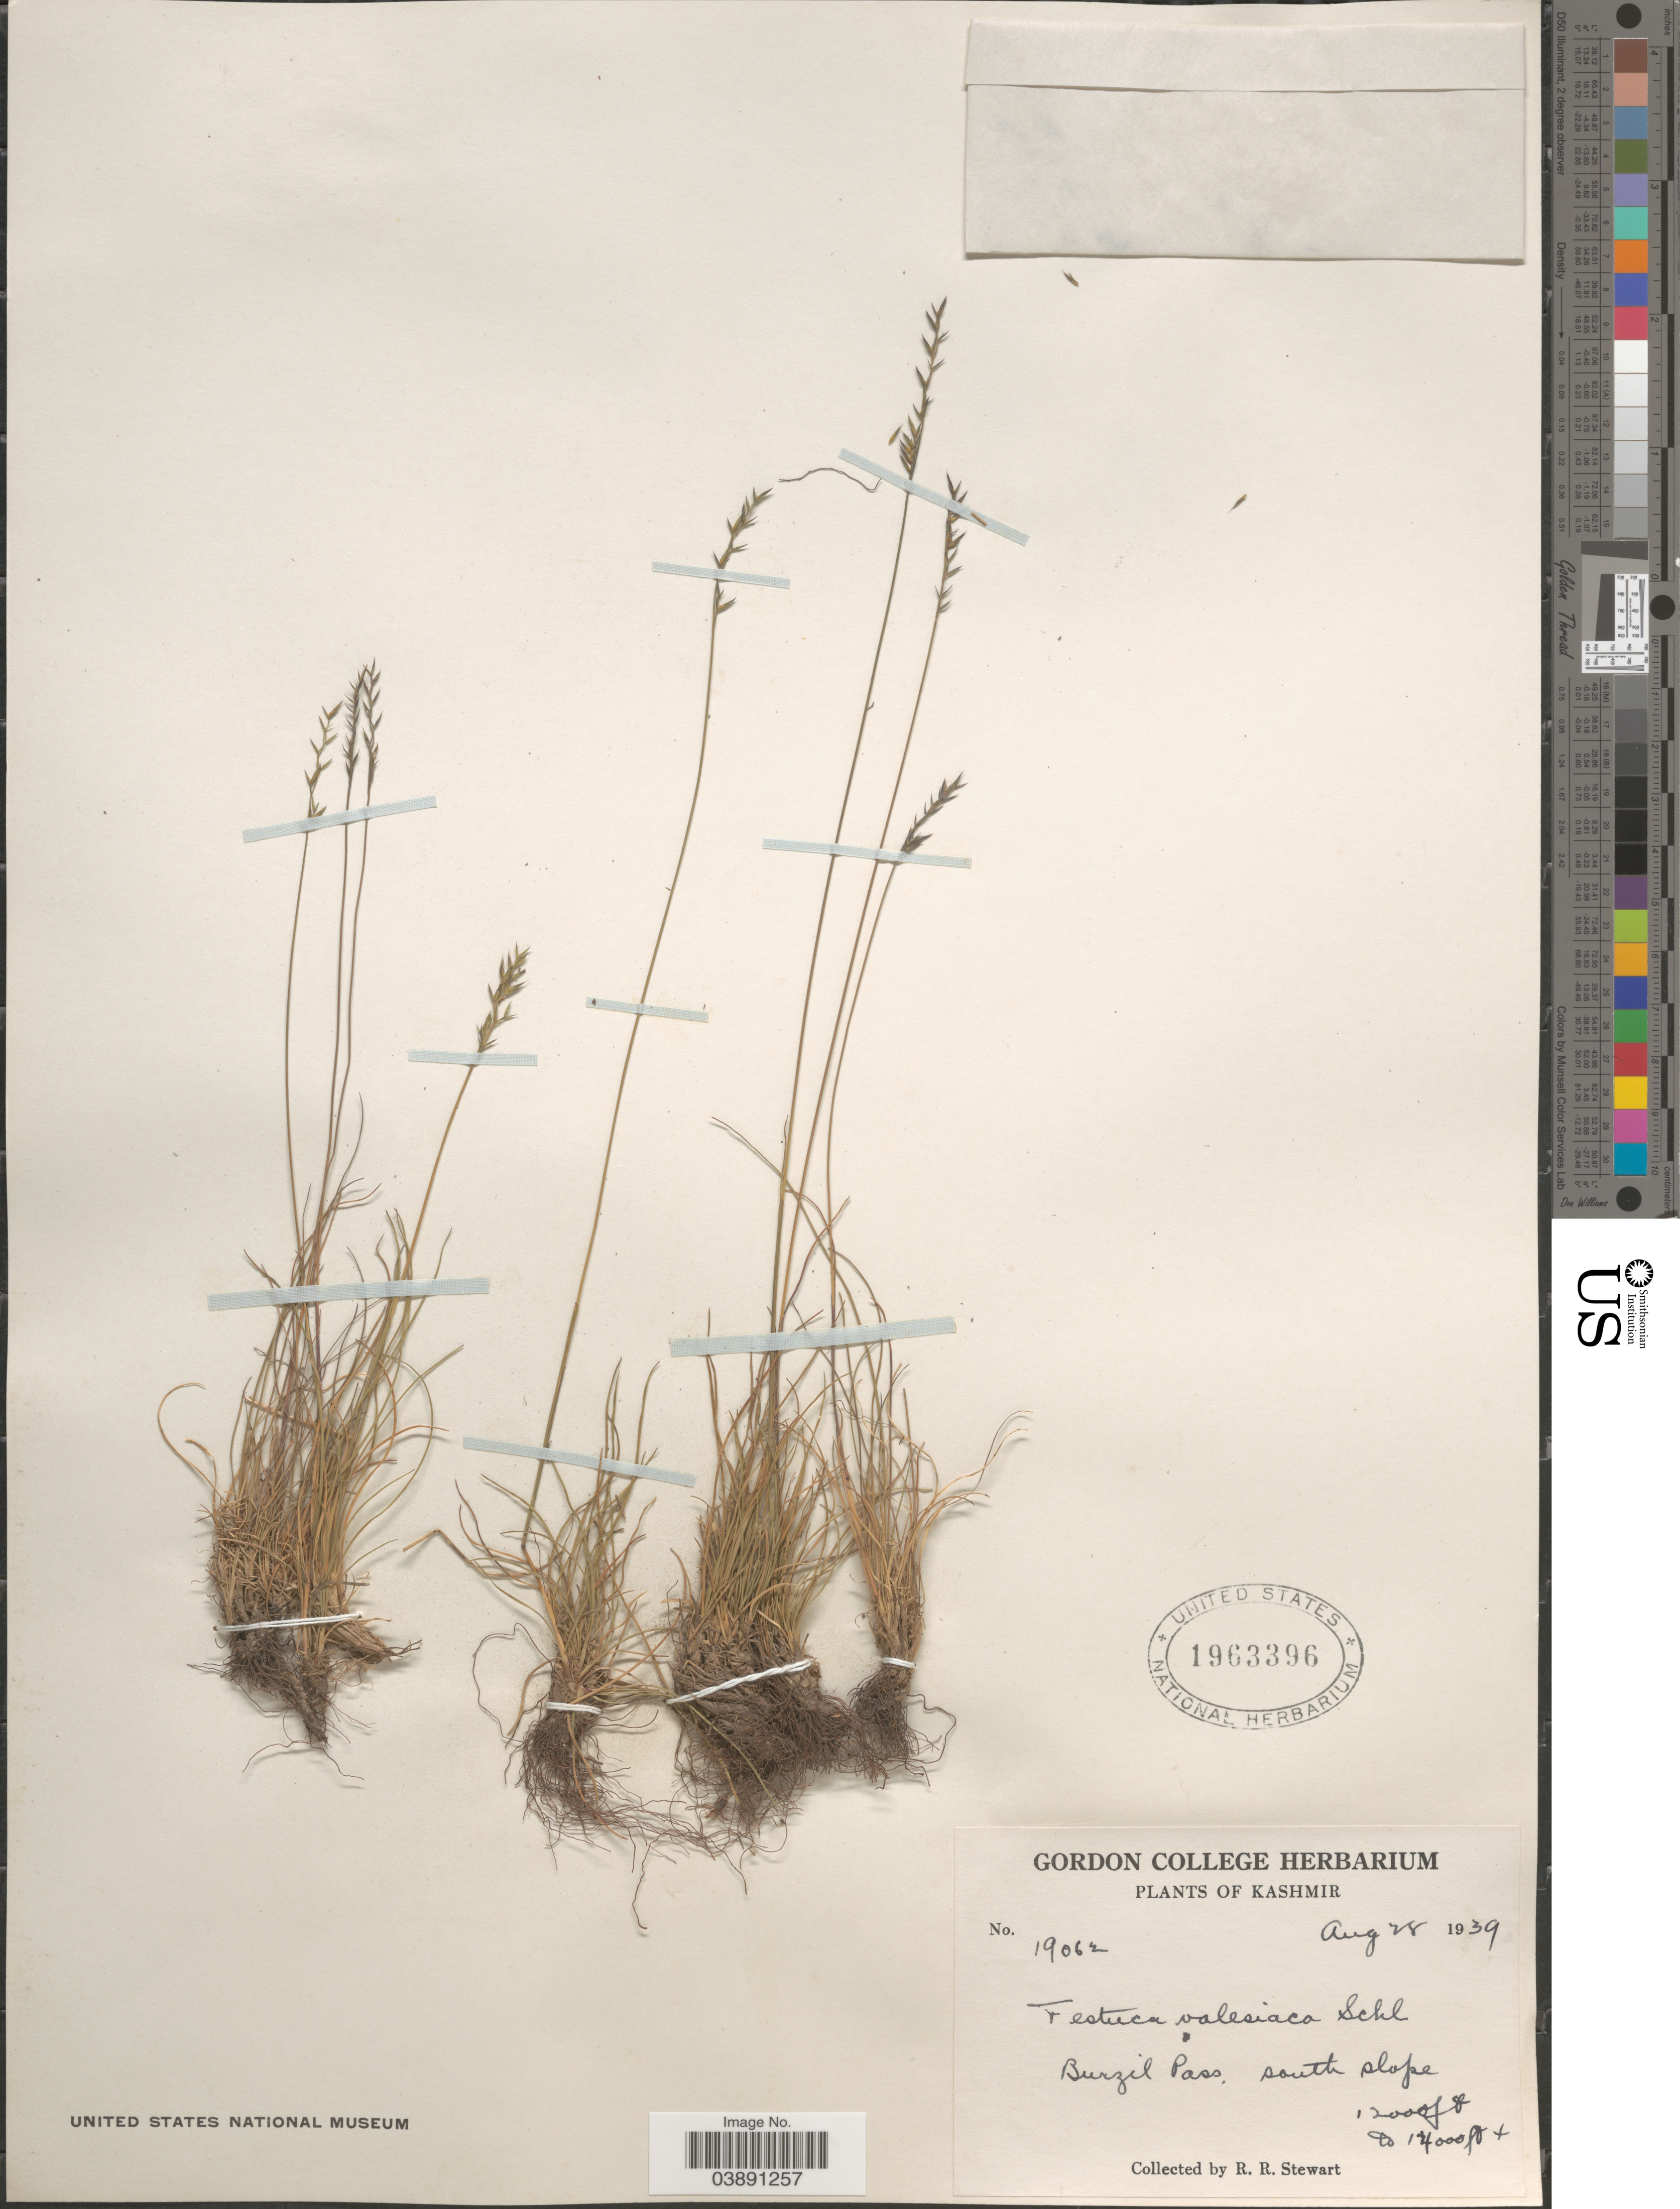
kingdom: Plantae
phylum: Tracheophyta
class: Liliopsida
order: Poales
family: Poaceae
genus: Festuca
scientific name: Festuca valesiaca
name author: Schleich. ex Gaudin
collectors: R. Stewart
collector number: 19062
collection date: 1939-08-28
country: India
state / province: Jammu and Kashmir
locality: Kashmir. Burzil Pass, south slope.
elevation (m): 3658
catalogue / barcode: US 1963396